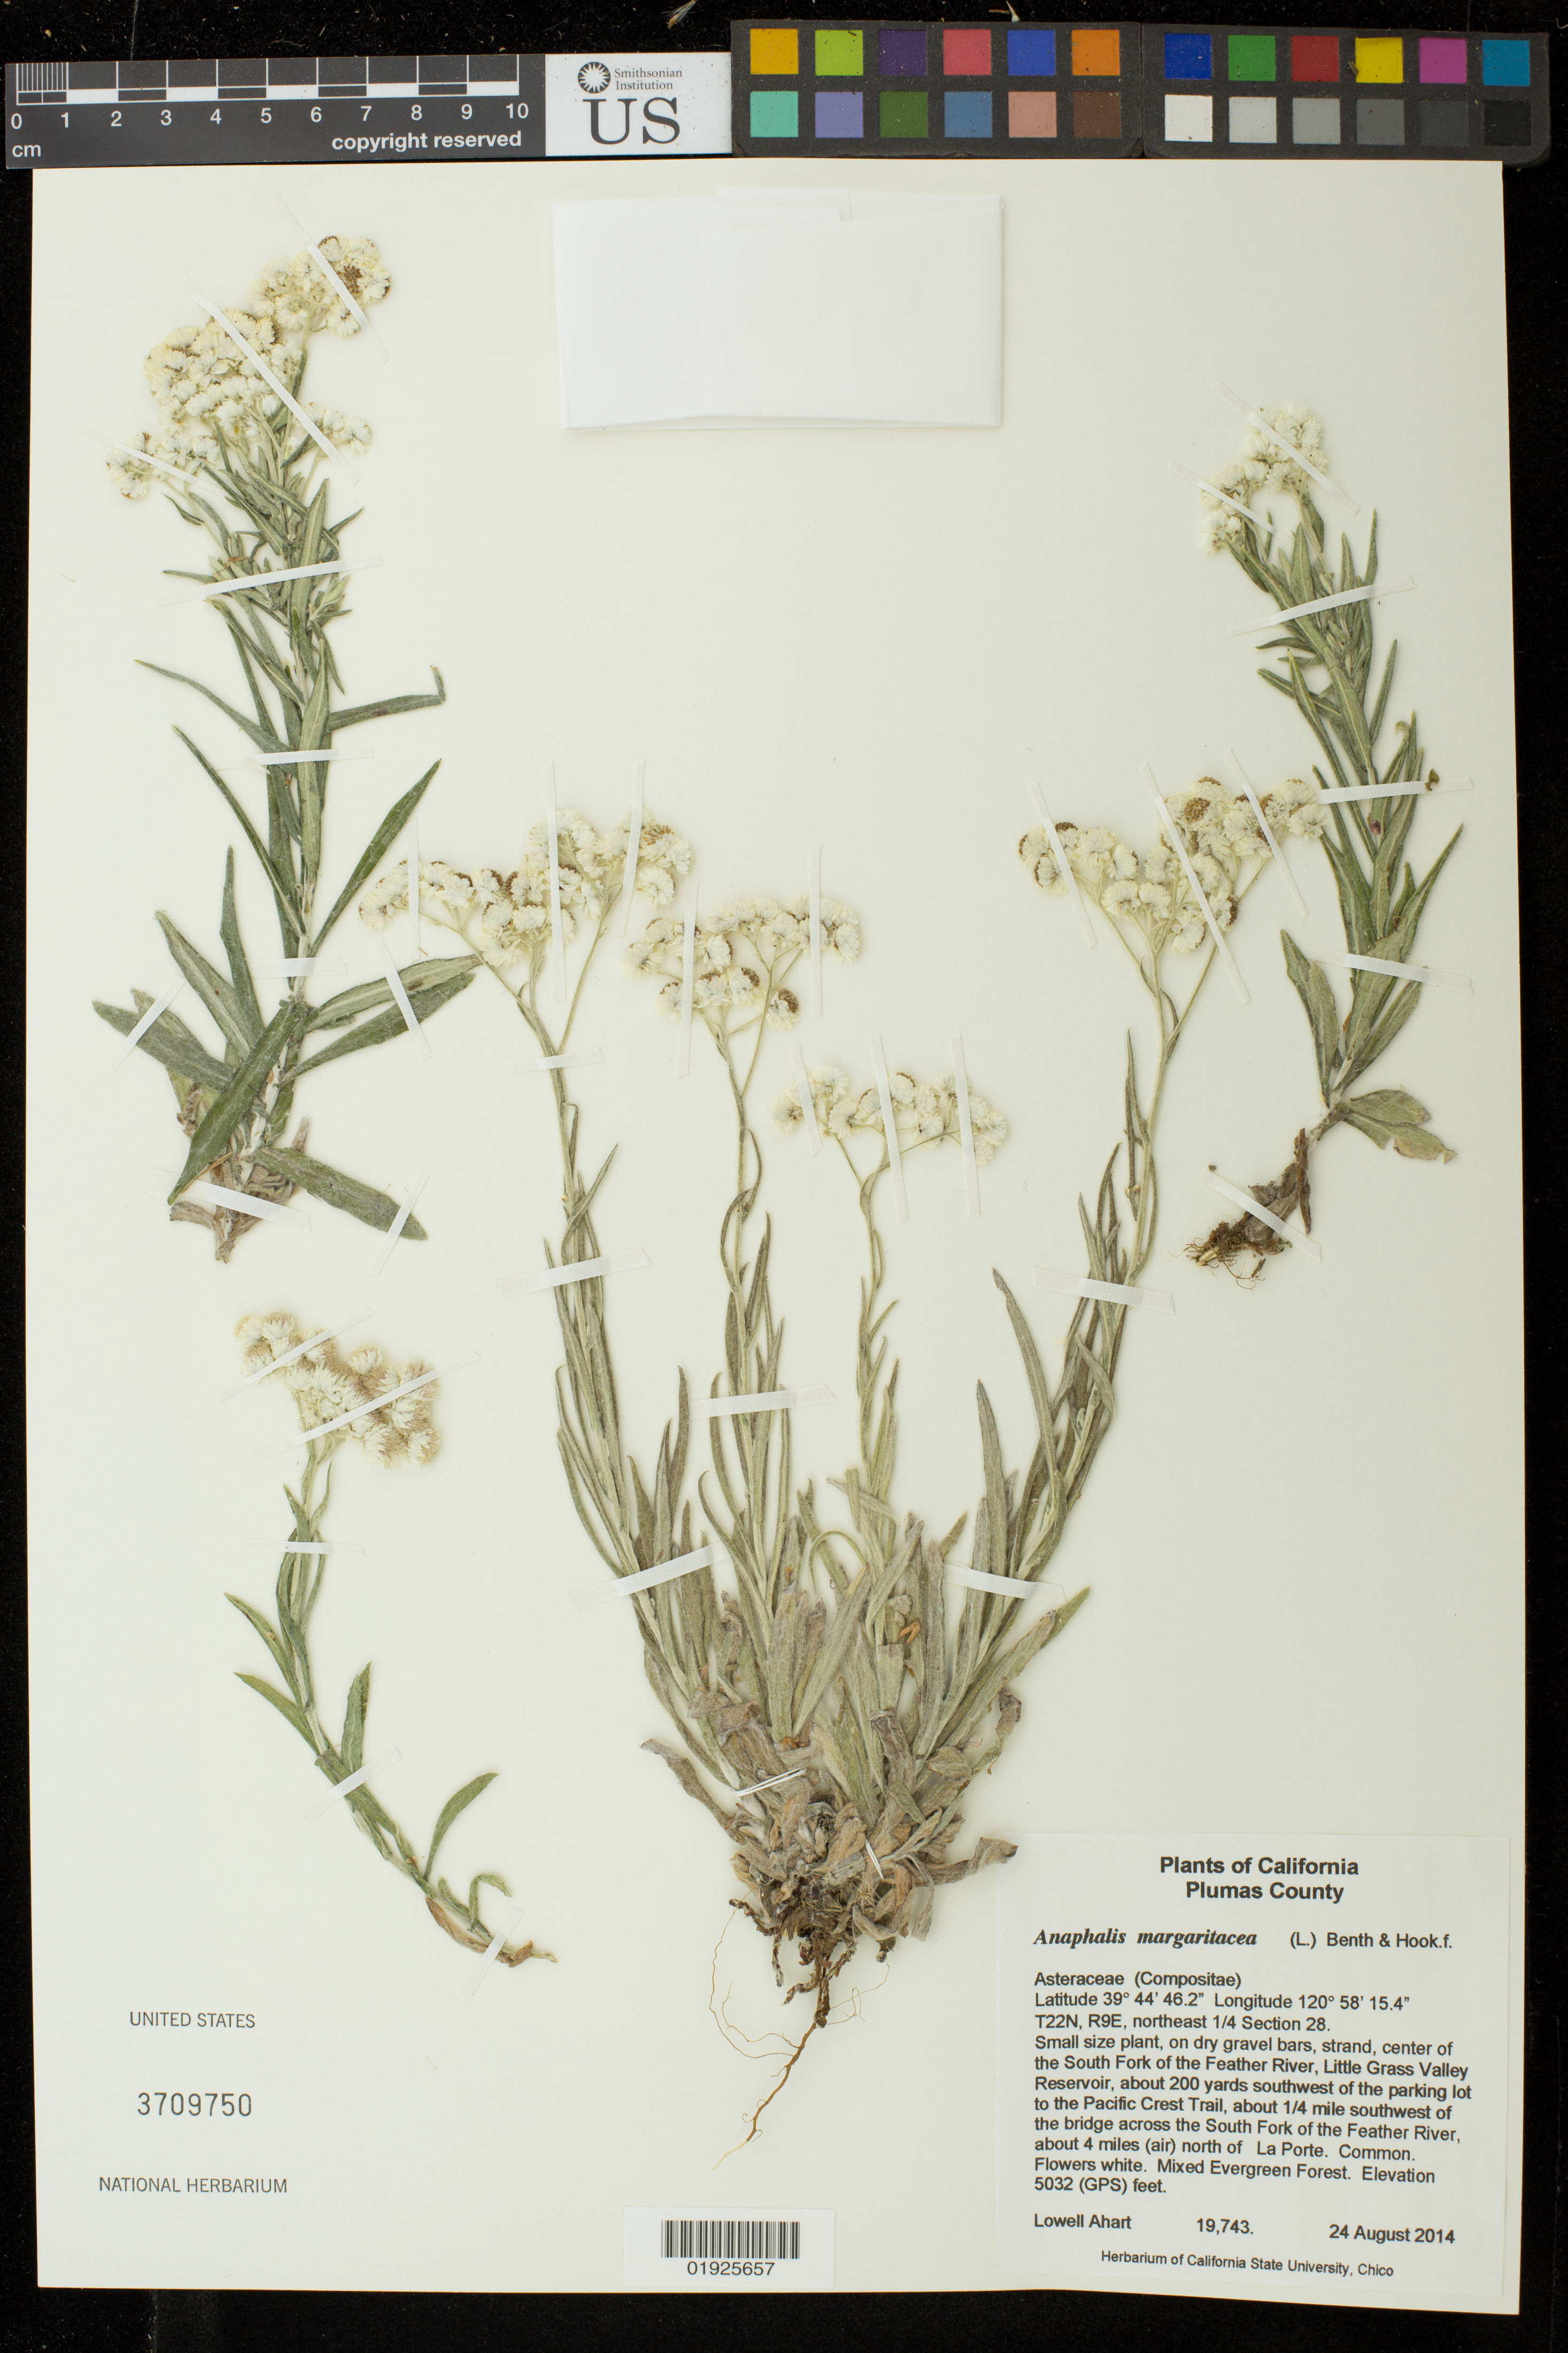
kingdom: Plantae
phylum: Tracheophyta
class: Magnoliopsida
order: Asterales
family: Asteraceae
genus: Anaphalis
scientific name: Anaphalis margaritacea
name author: (L.) Benth. & Hook. f.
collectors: L. Ahart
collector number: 19743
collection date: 2014-08-24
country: United States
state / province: California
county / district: Plumas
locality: Center of the South Fork of the Feather River, Little Grass Valley Reservoir, about 200 yards southwest of the parking lot to the Pacific Crest trail, about 1/4 mile southwest of the bridge across the South Fork of the Feather River, about 4 miles (air) north of La Porte.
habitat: On dry gravel bars. Mixed evergreen forest.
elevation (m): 1534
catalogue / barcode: US 3709750